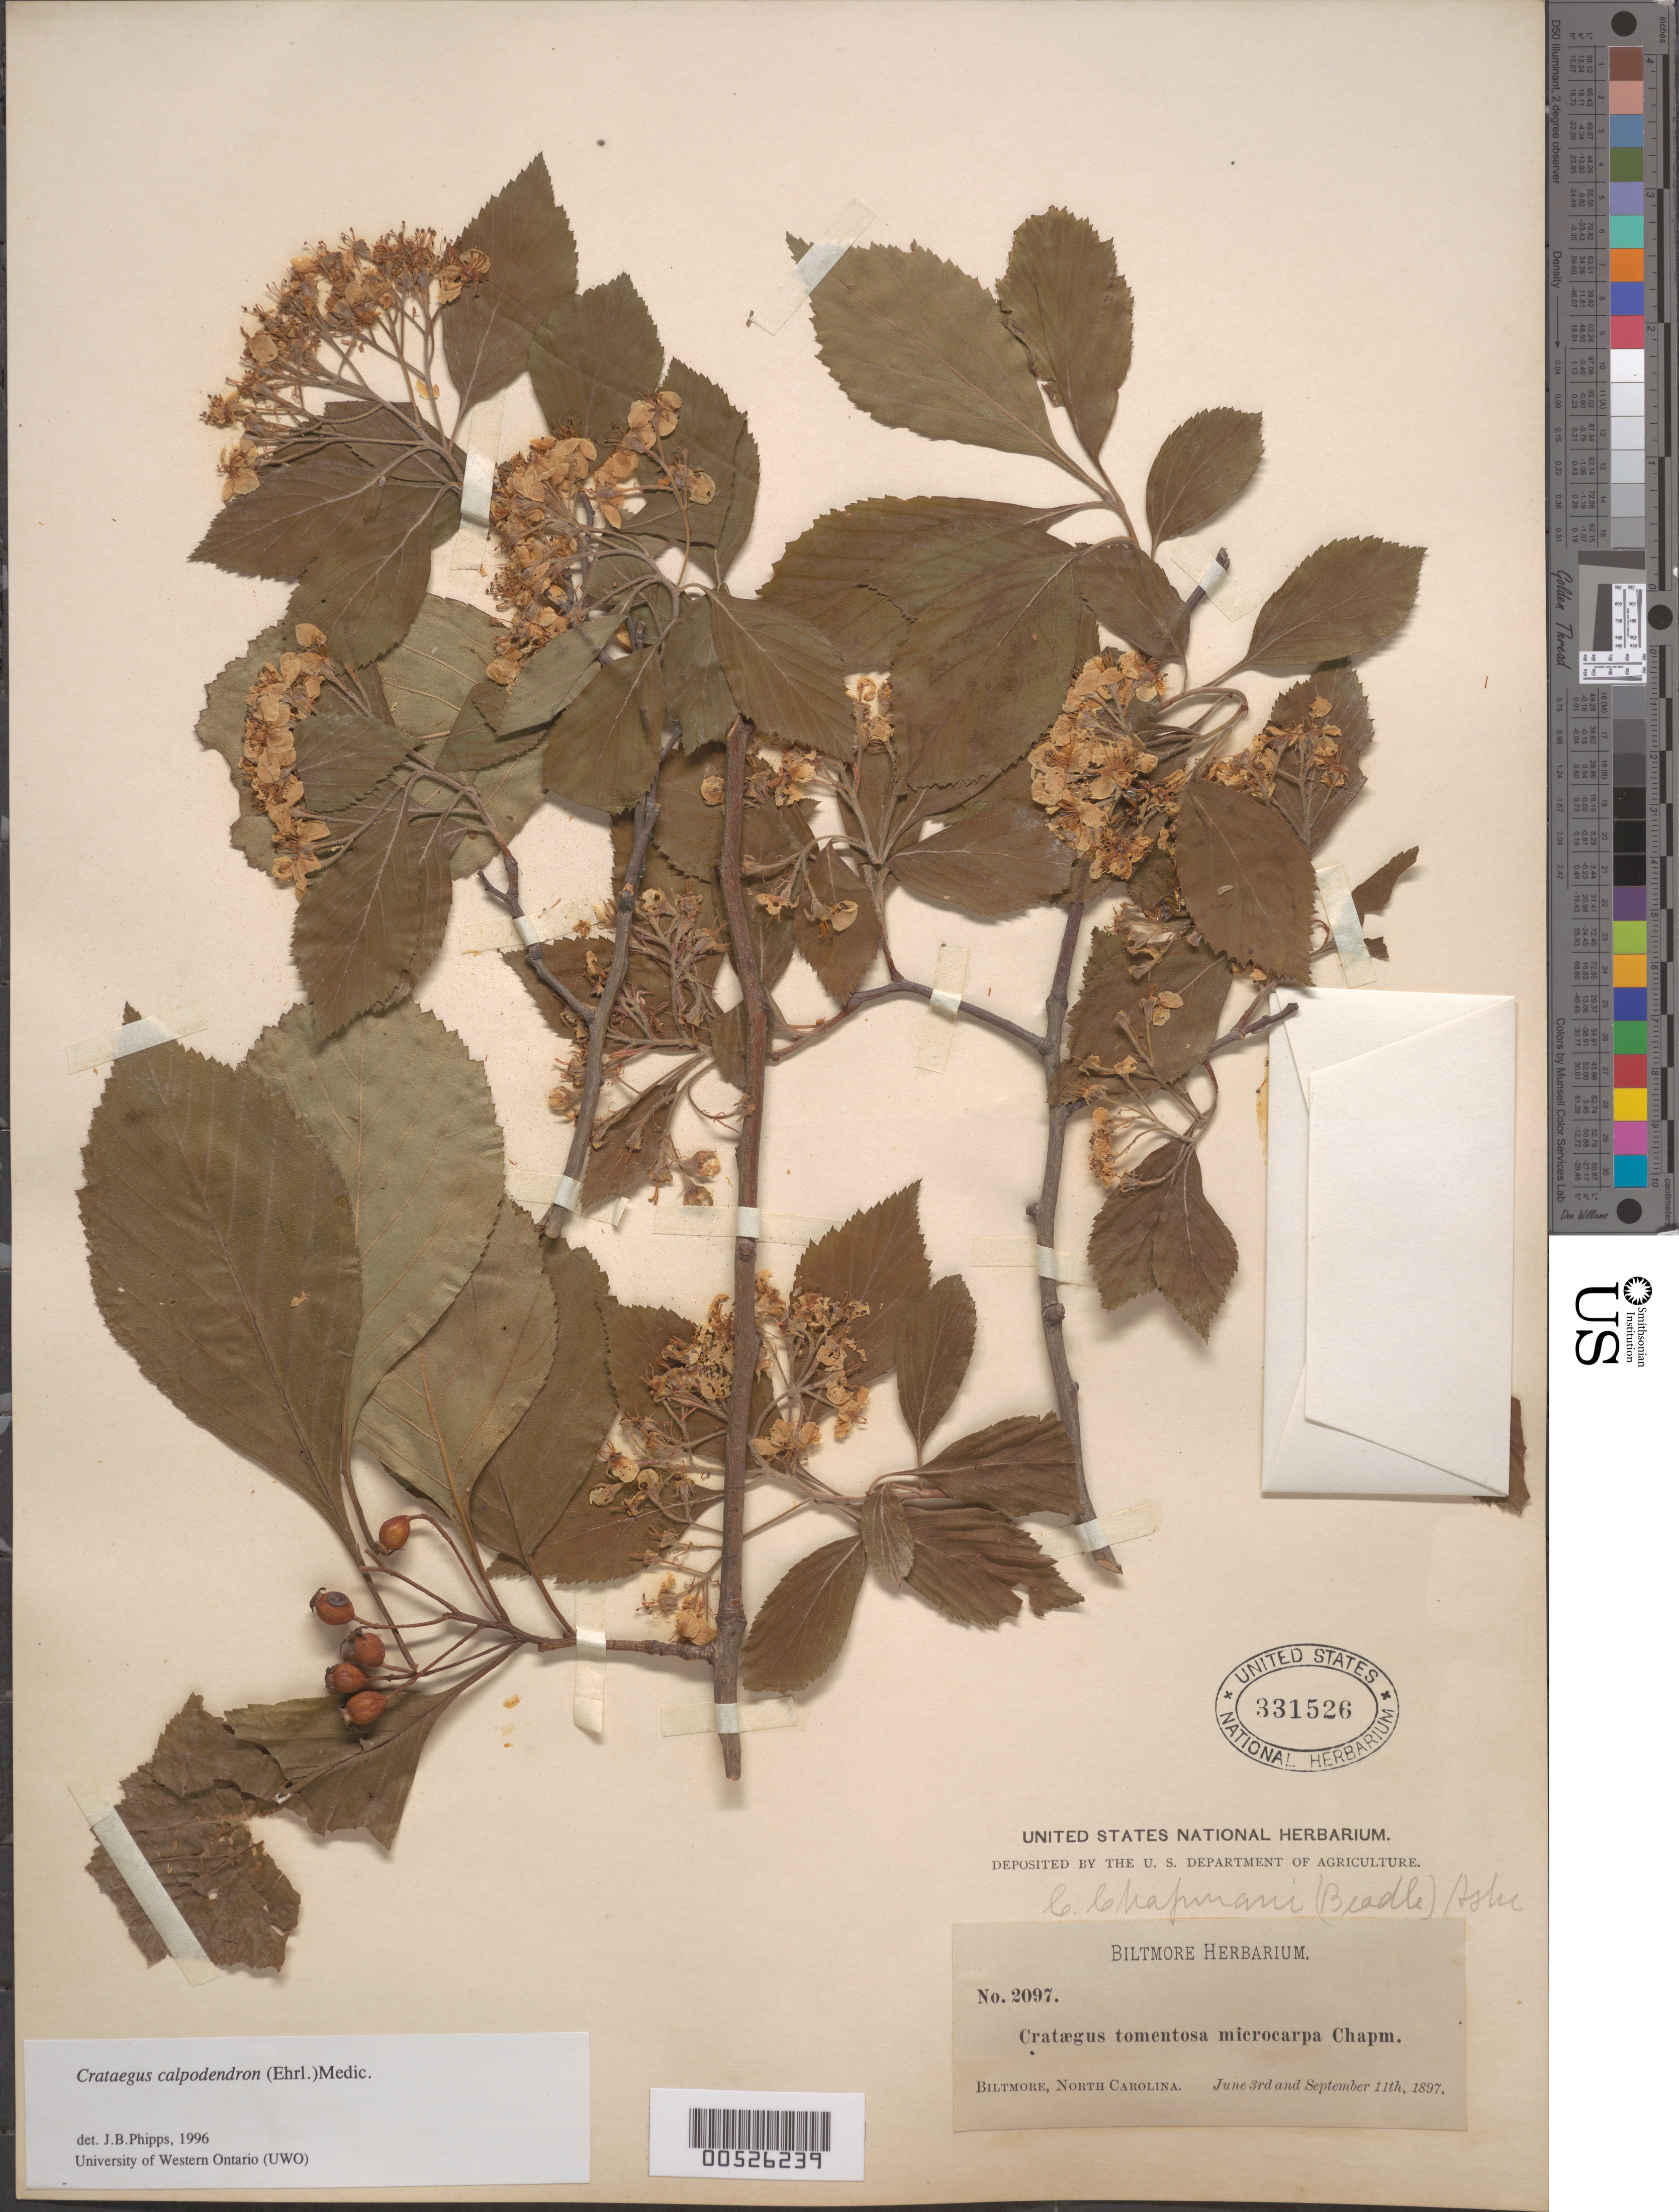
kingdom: Plantae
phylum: Tracheophyta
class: Magnoliopsida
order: Rosales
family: Rosaceae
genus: Crataegus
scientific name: Crataegus calpodendron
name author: (Ehrh.) Medik.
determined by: Phipps, James B., (UWO), University of Western Ontario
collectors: ex herb. Biltmore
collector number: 2097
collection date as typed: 03 Jun 1897 and 11 Sep 1897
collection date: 1897-06-03,1897-09-11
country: United States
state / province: North Carolina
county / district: Buncombe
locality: Biltmore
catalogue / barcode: US 331526